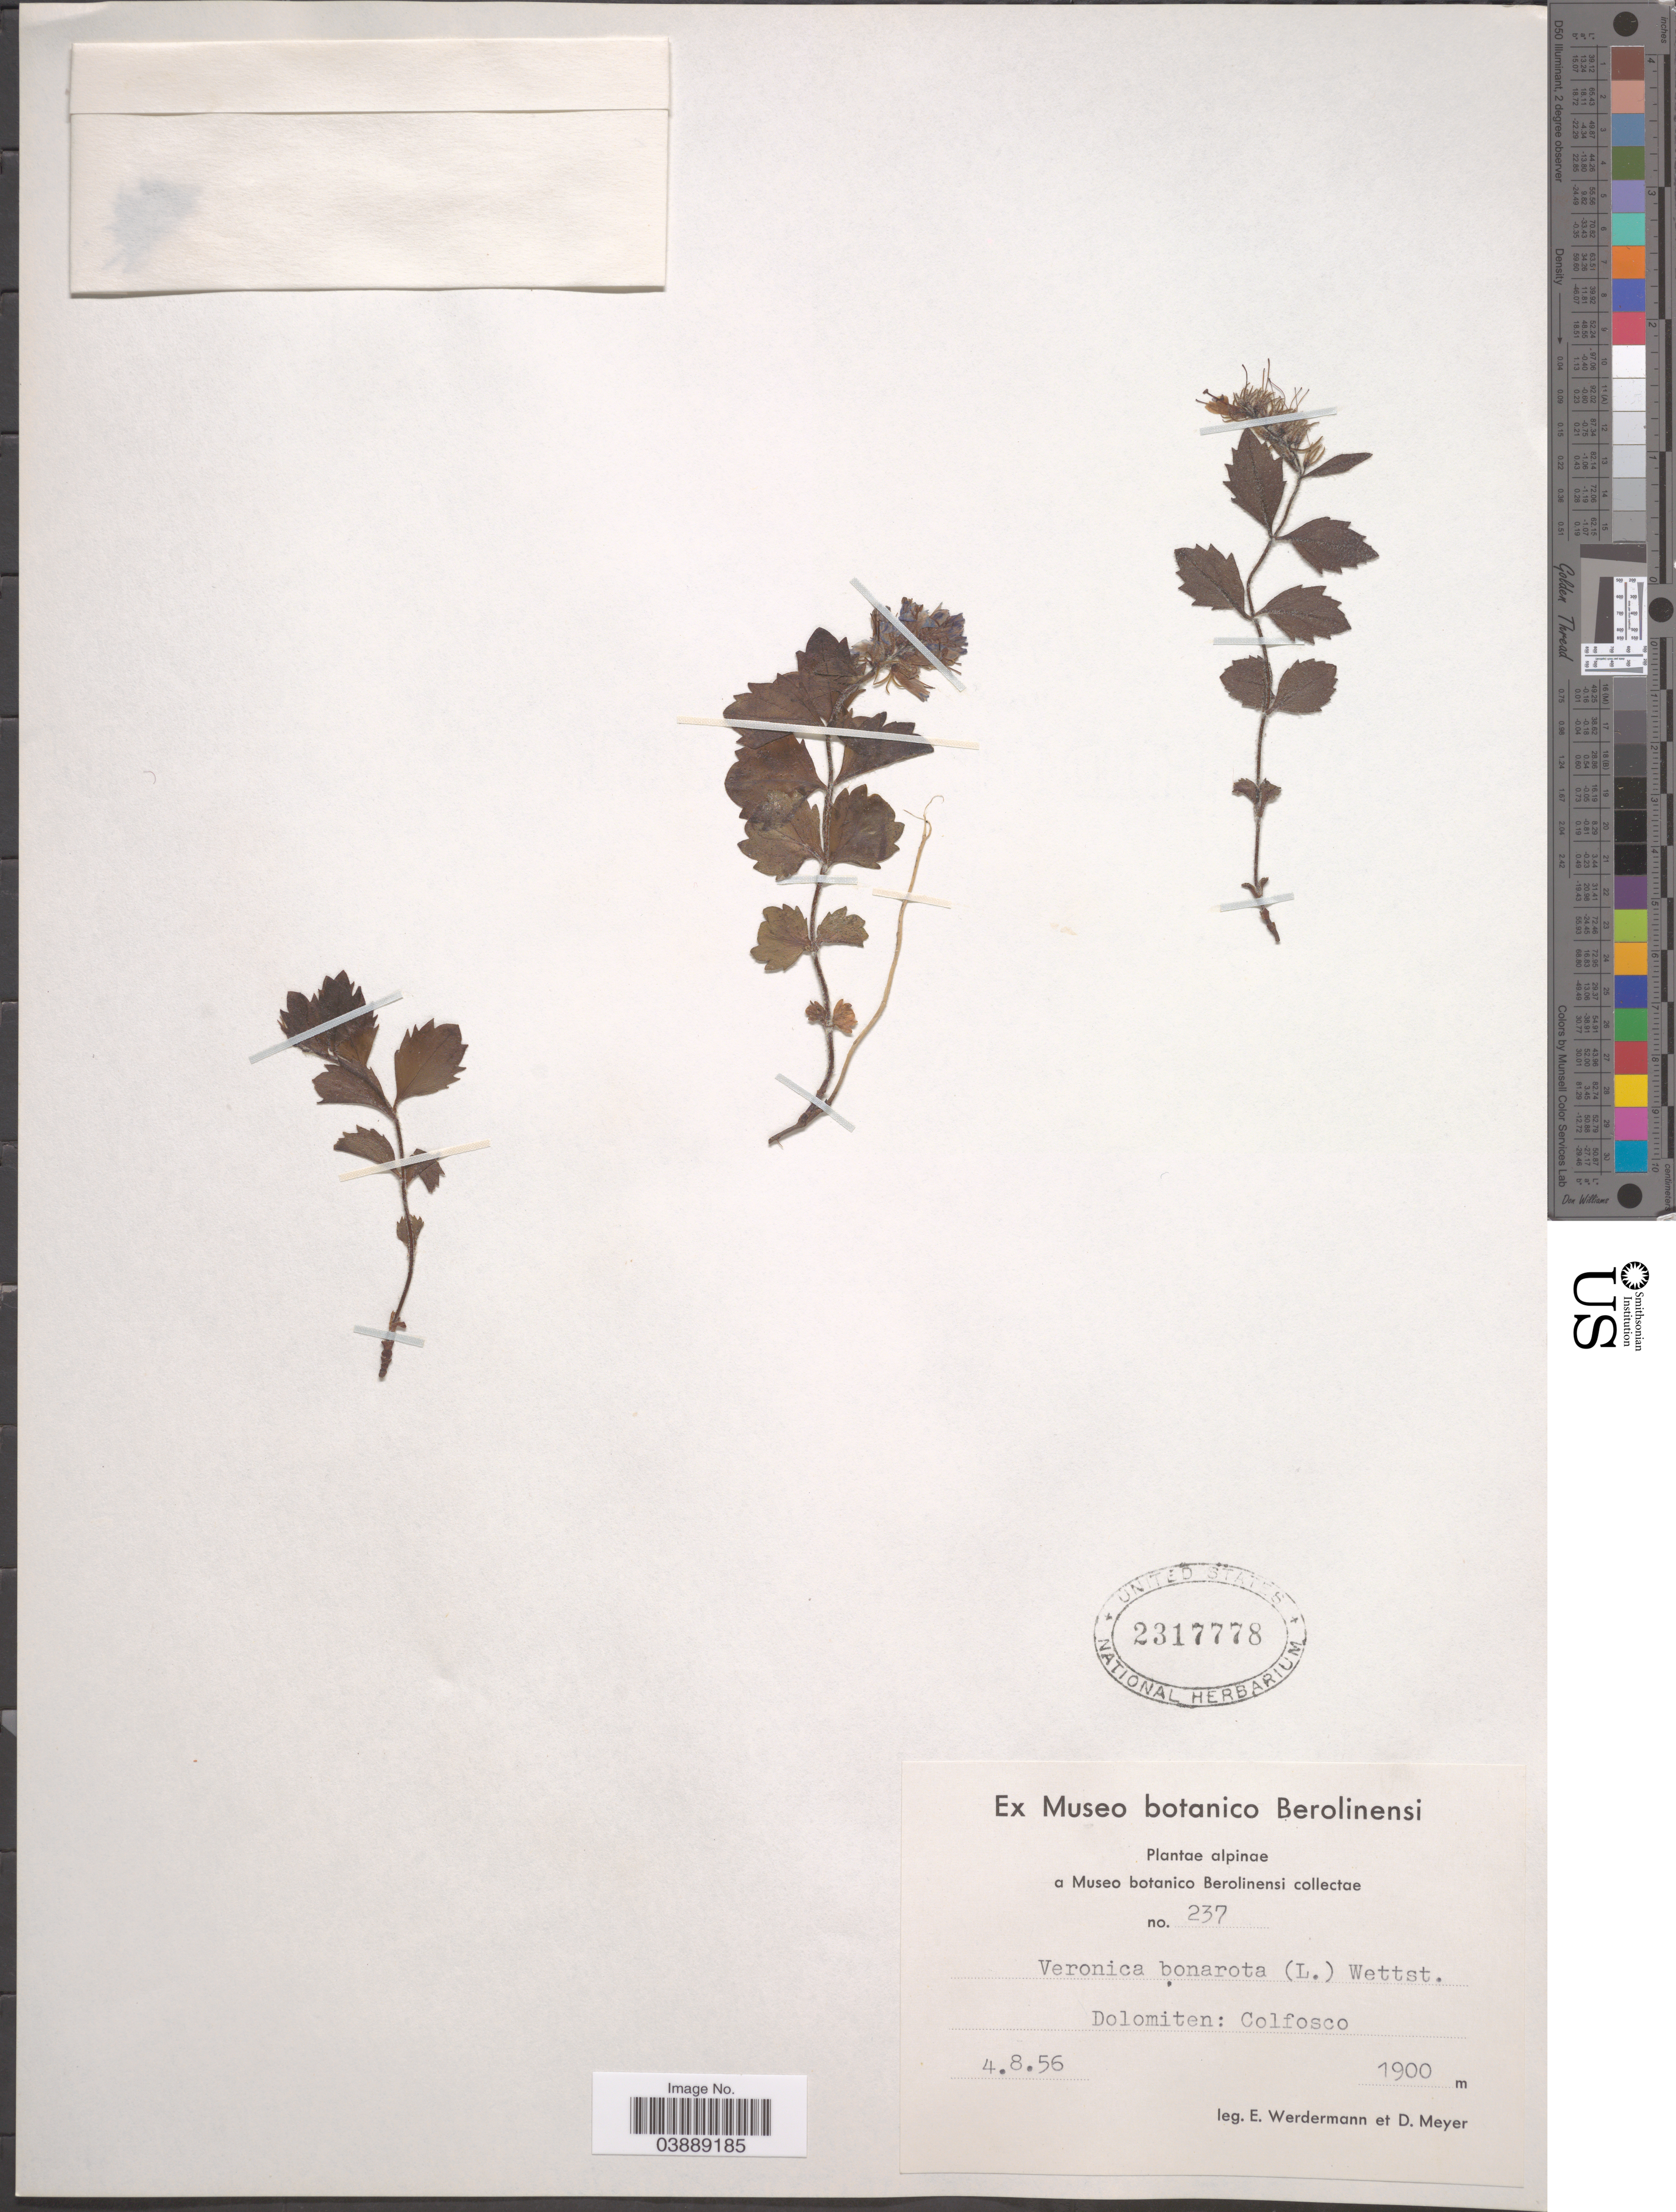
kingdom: Plantae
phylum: Tracheophyta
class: Magnoliopsida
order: Lamiales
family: Plantaginaceae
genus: Veronica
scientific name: Veronica bonarota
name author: L.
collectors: E. Werdermann & D. Meyer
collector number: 237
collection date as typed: Transcribed d/m/y: 4/8/56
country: Italy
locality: Dolomiten: Colfosco.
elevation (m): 1900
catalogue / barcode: US 2317778